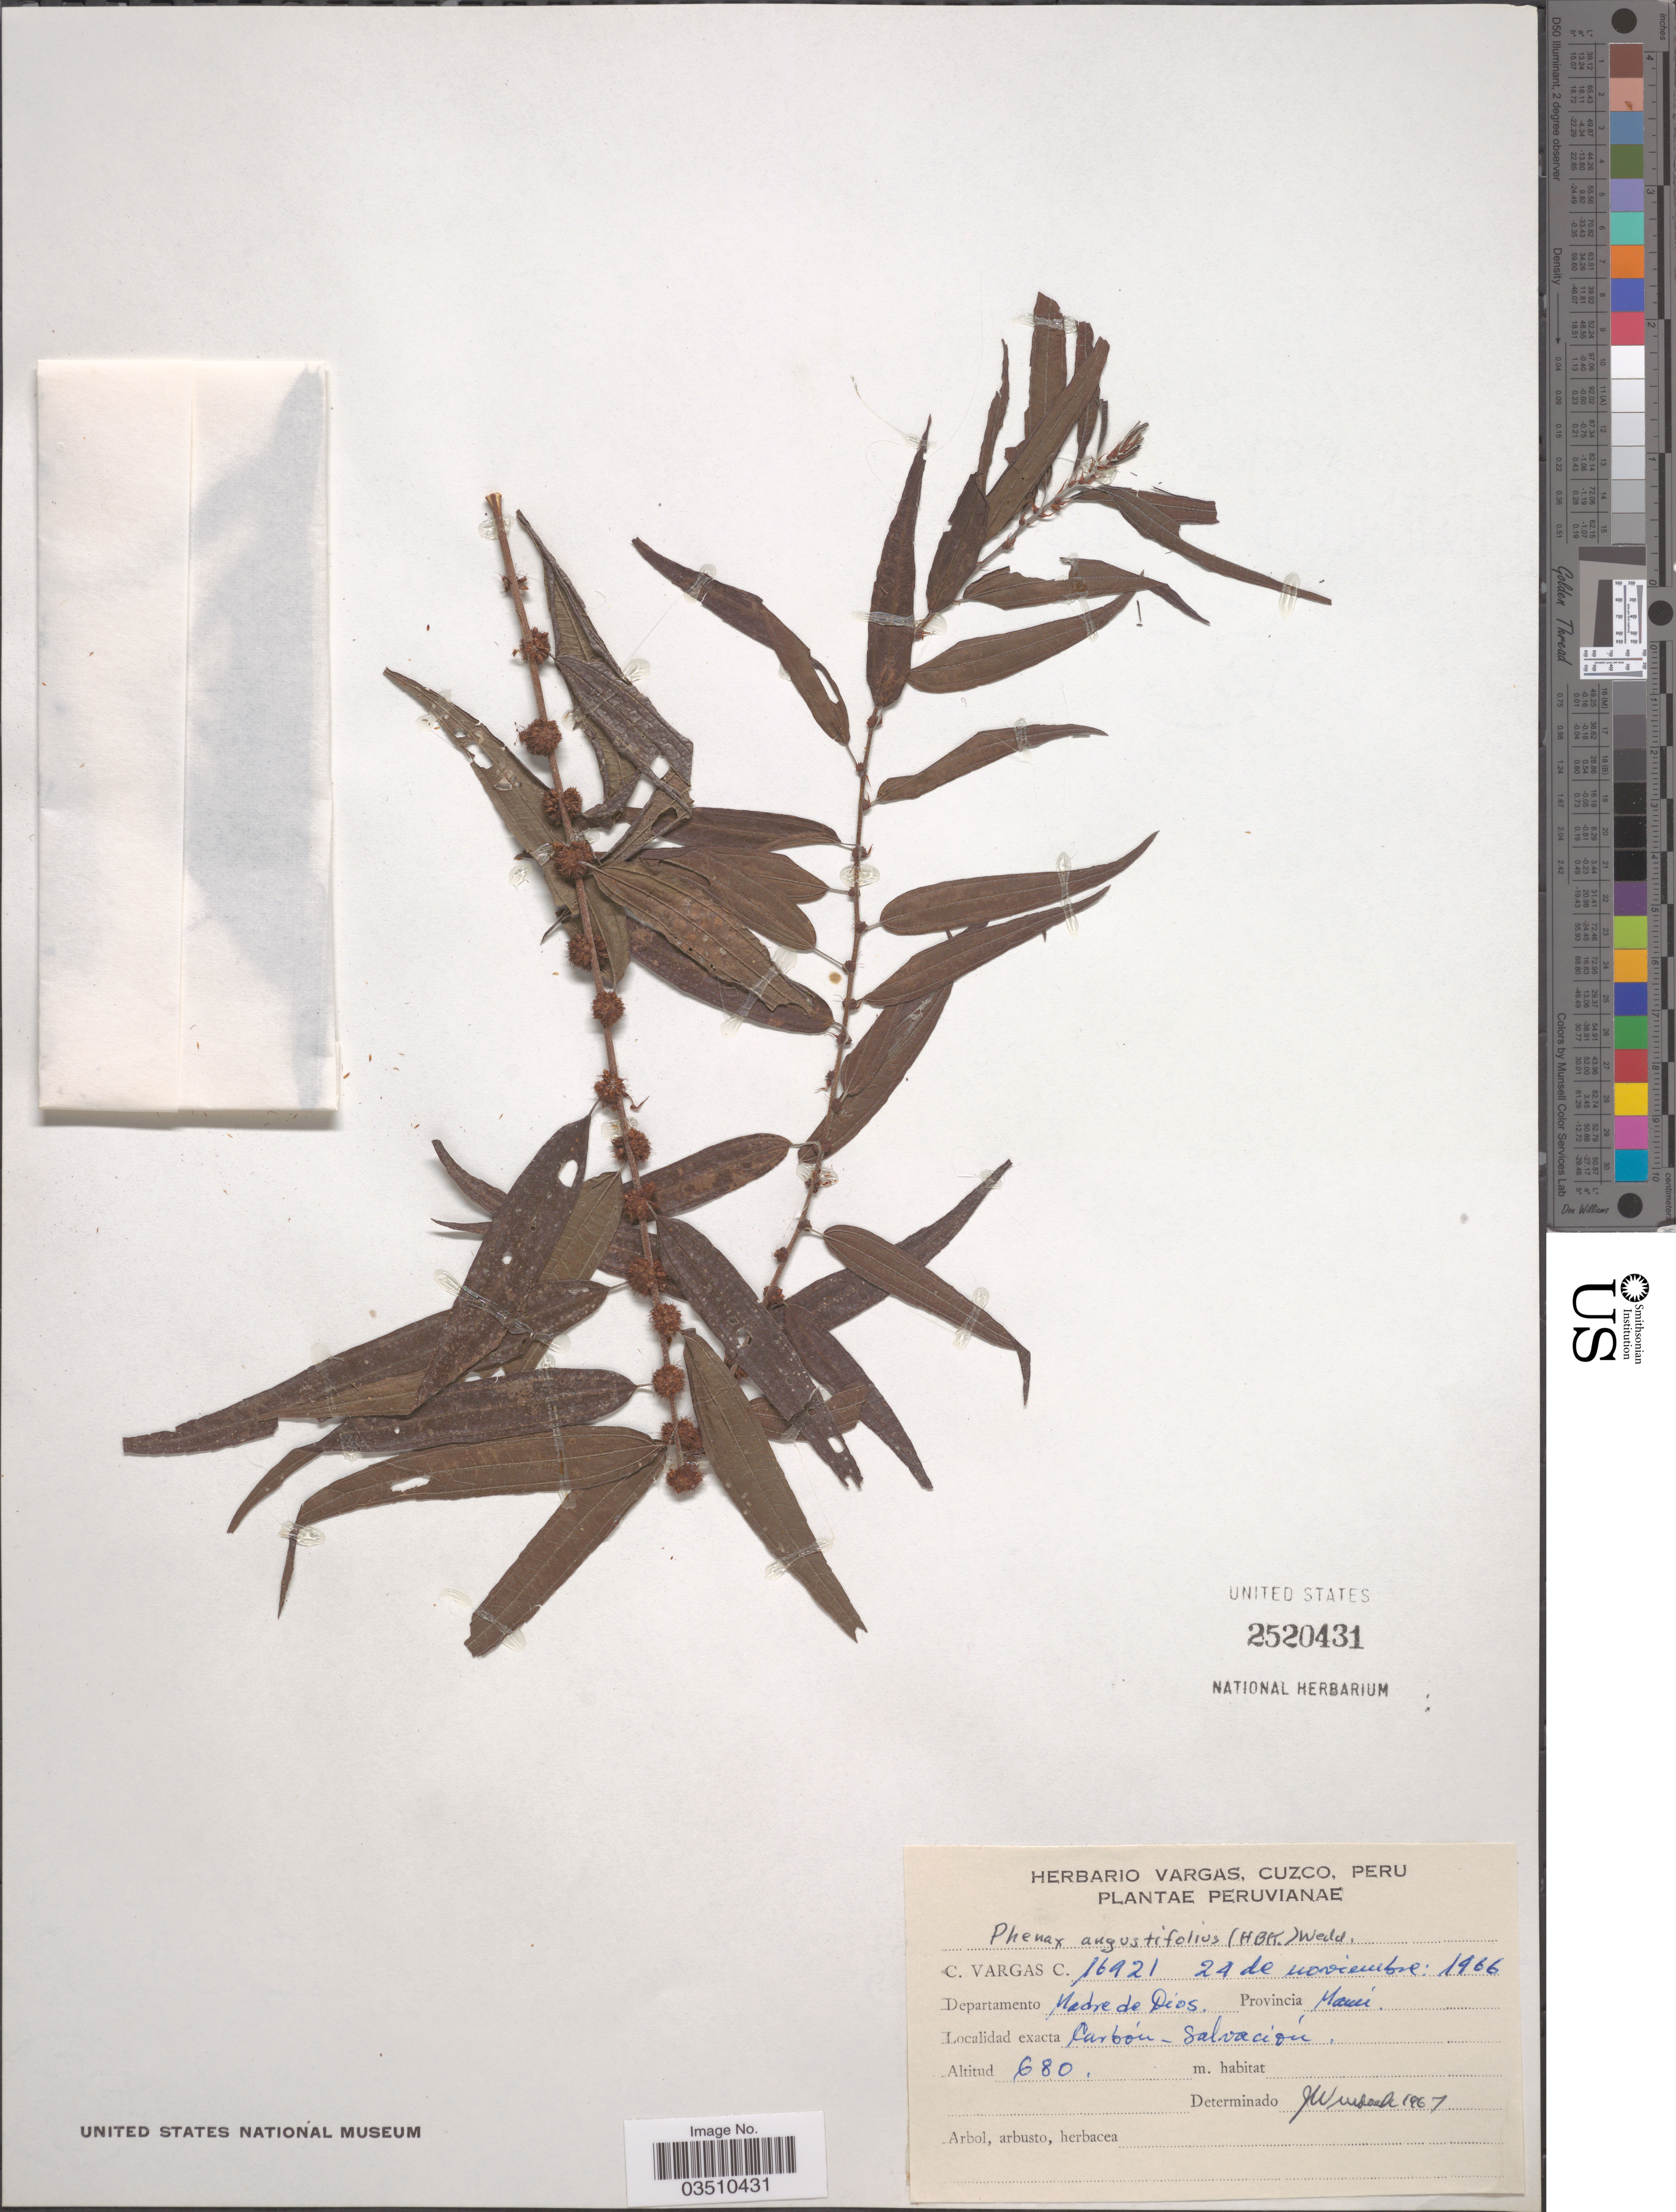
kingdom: Plantae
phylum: Tracheophyta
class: Magnoliopsida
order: Rosales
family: Urticaceae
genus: Phenax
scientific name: Phenax angustifolius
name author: (Kunth) Wedd.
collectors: C. Vargas Calderón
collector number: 16921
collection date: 1966-11-24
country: Peru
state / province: Madre de Dios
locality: Departamento Madre de Dios. Provincia Manu Carbón-Salvación.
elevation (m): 680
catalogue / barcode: US 2520431